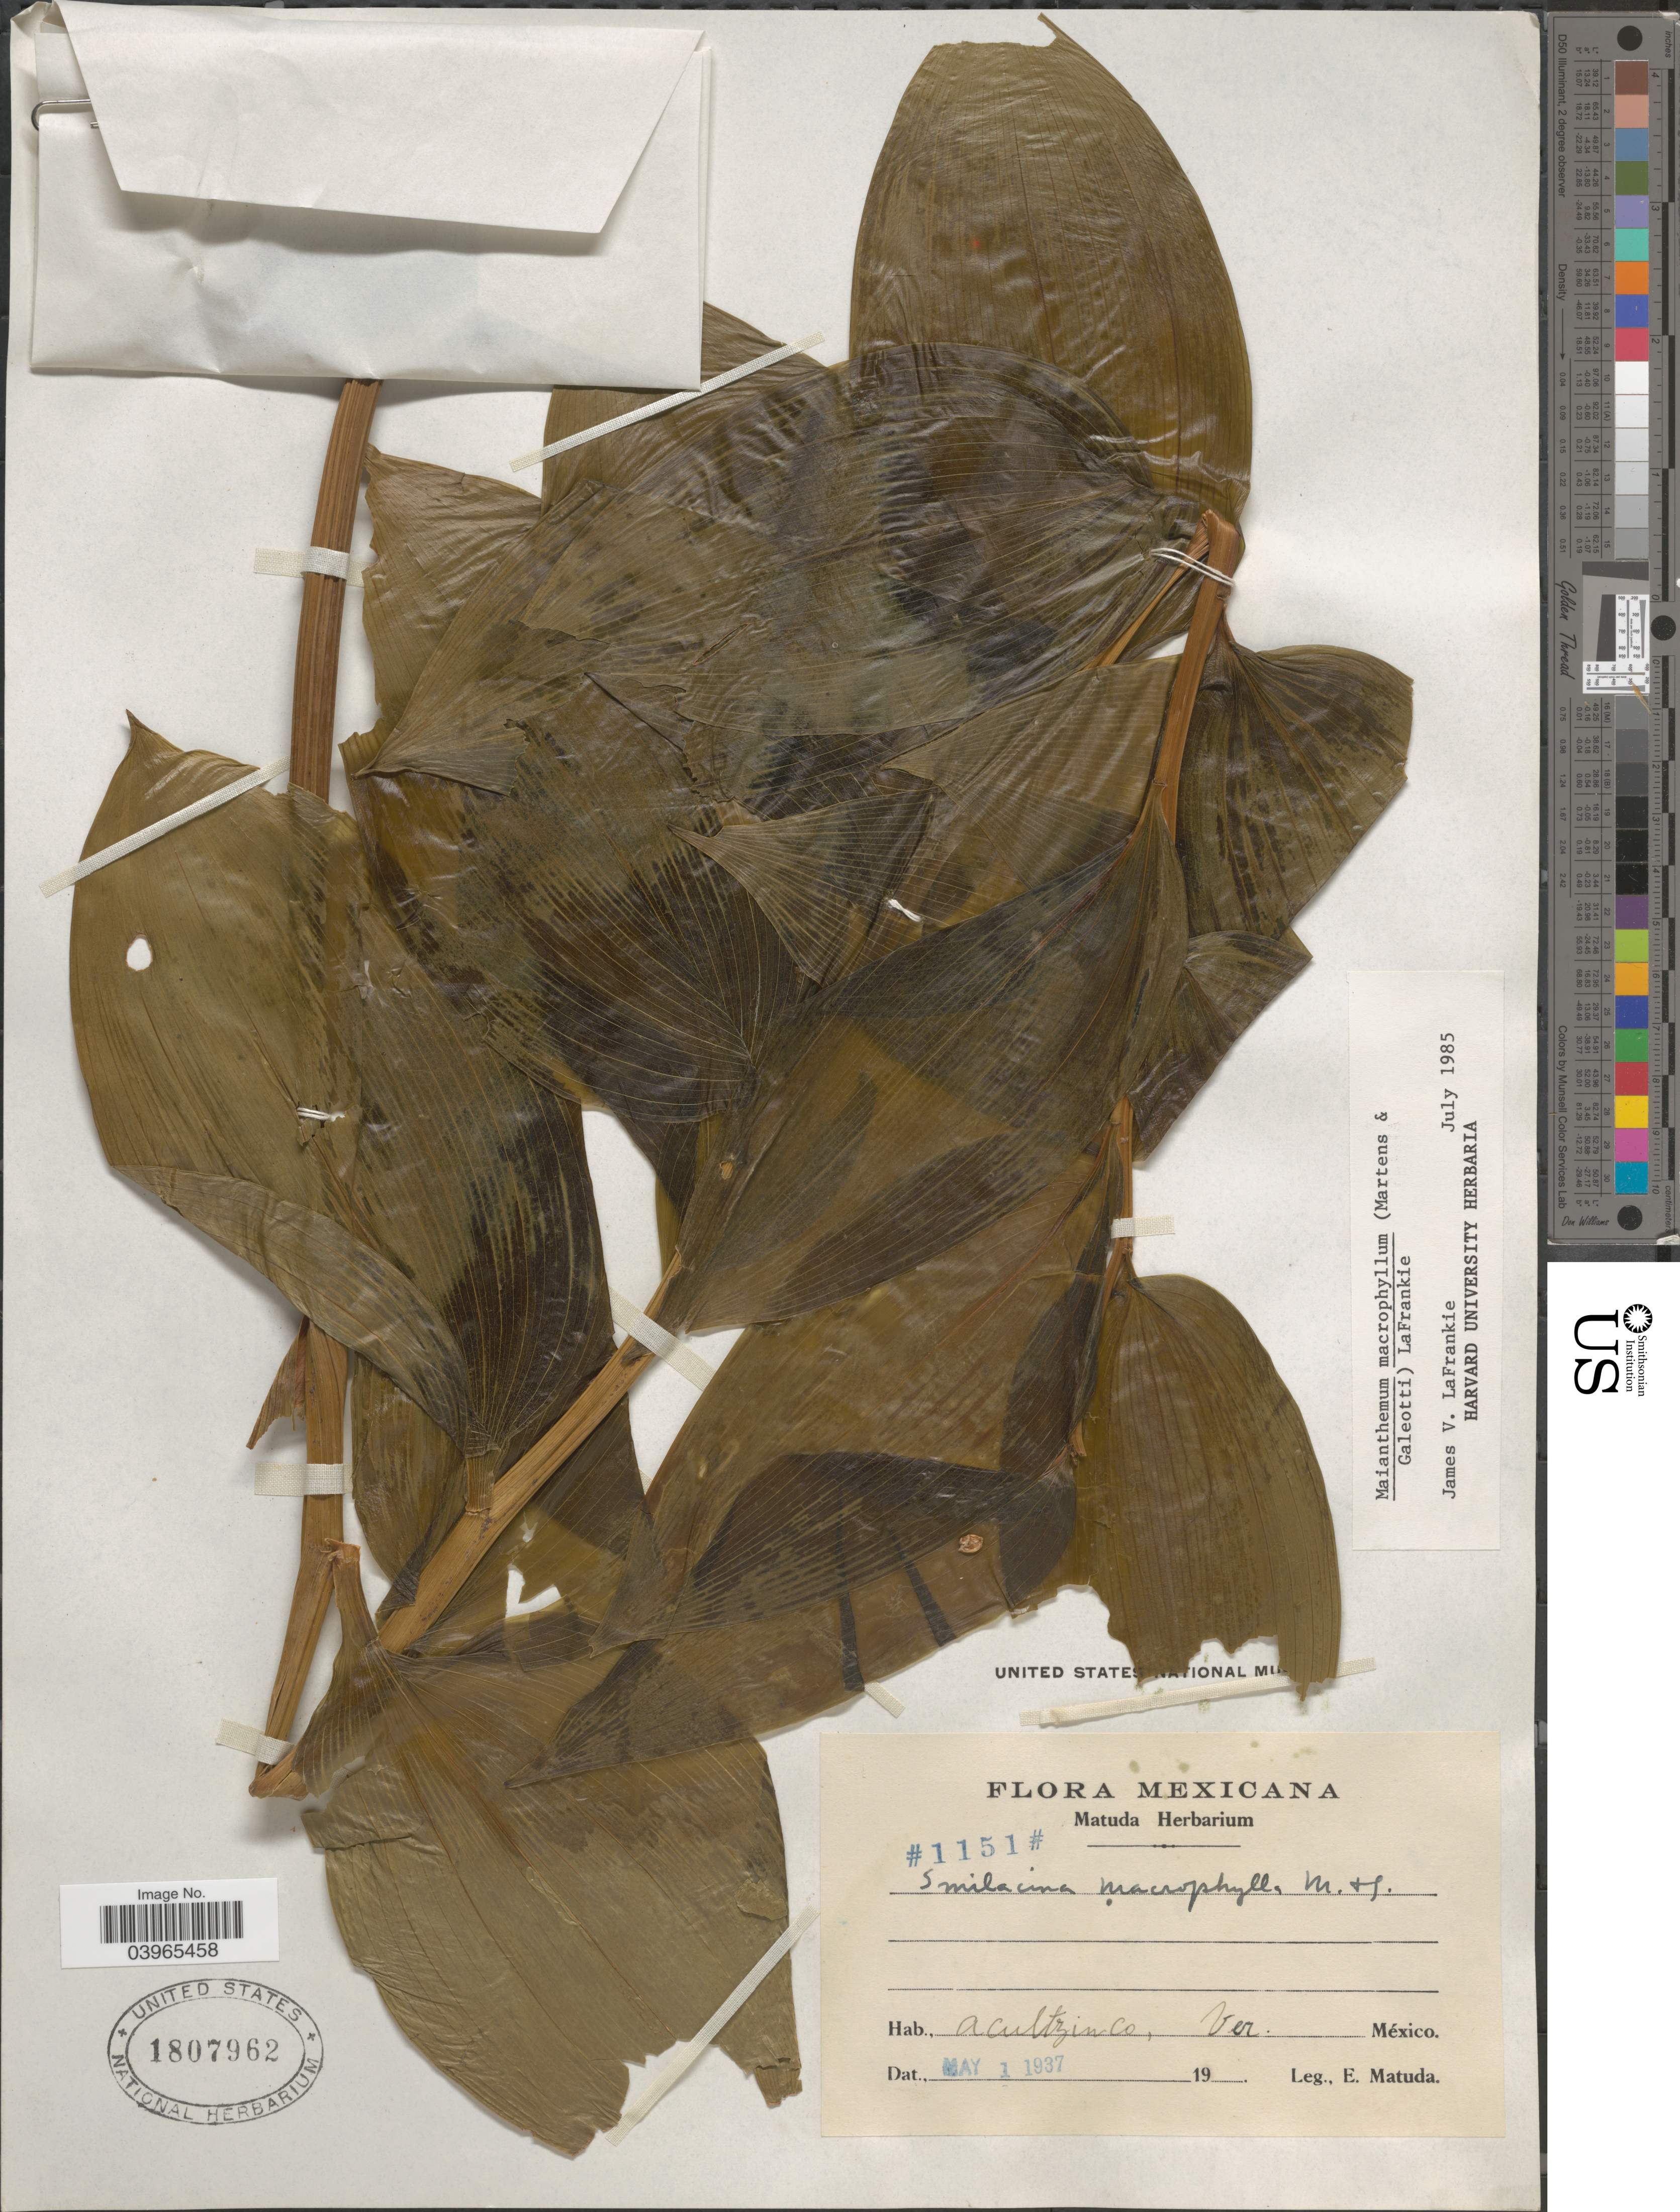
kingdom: Plantae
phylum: Tracheophyta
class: Liliopsida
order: Asparagales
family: Asparagaceae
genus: Maianthemum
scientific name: Maianthemum macrophyllum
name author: (M. Martens & Galeotti) LaFrankie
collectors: E. Matuda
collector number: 1151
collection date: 1937-05-01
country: Mexico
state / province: Veracruz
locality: Acultzinco, Ver.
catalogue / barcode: US 1807962